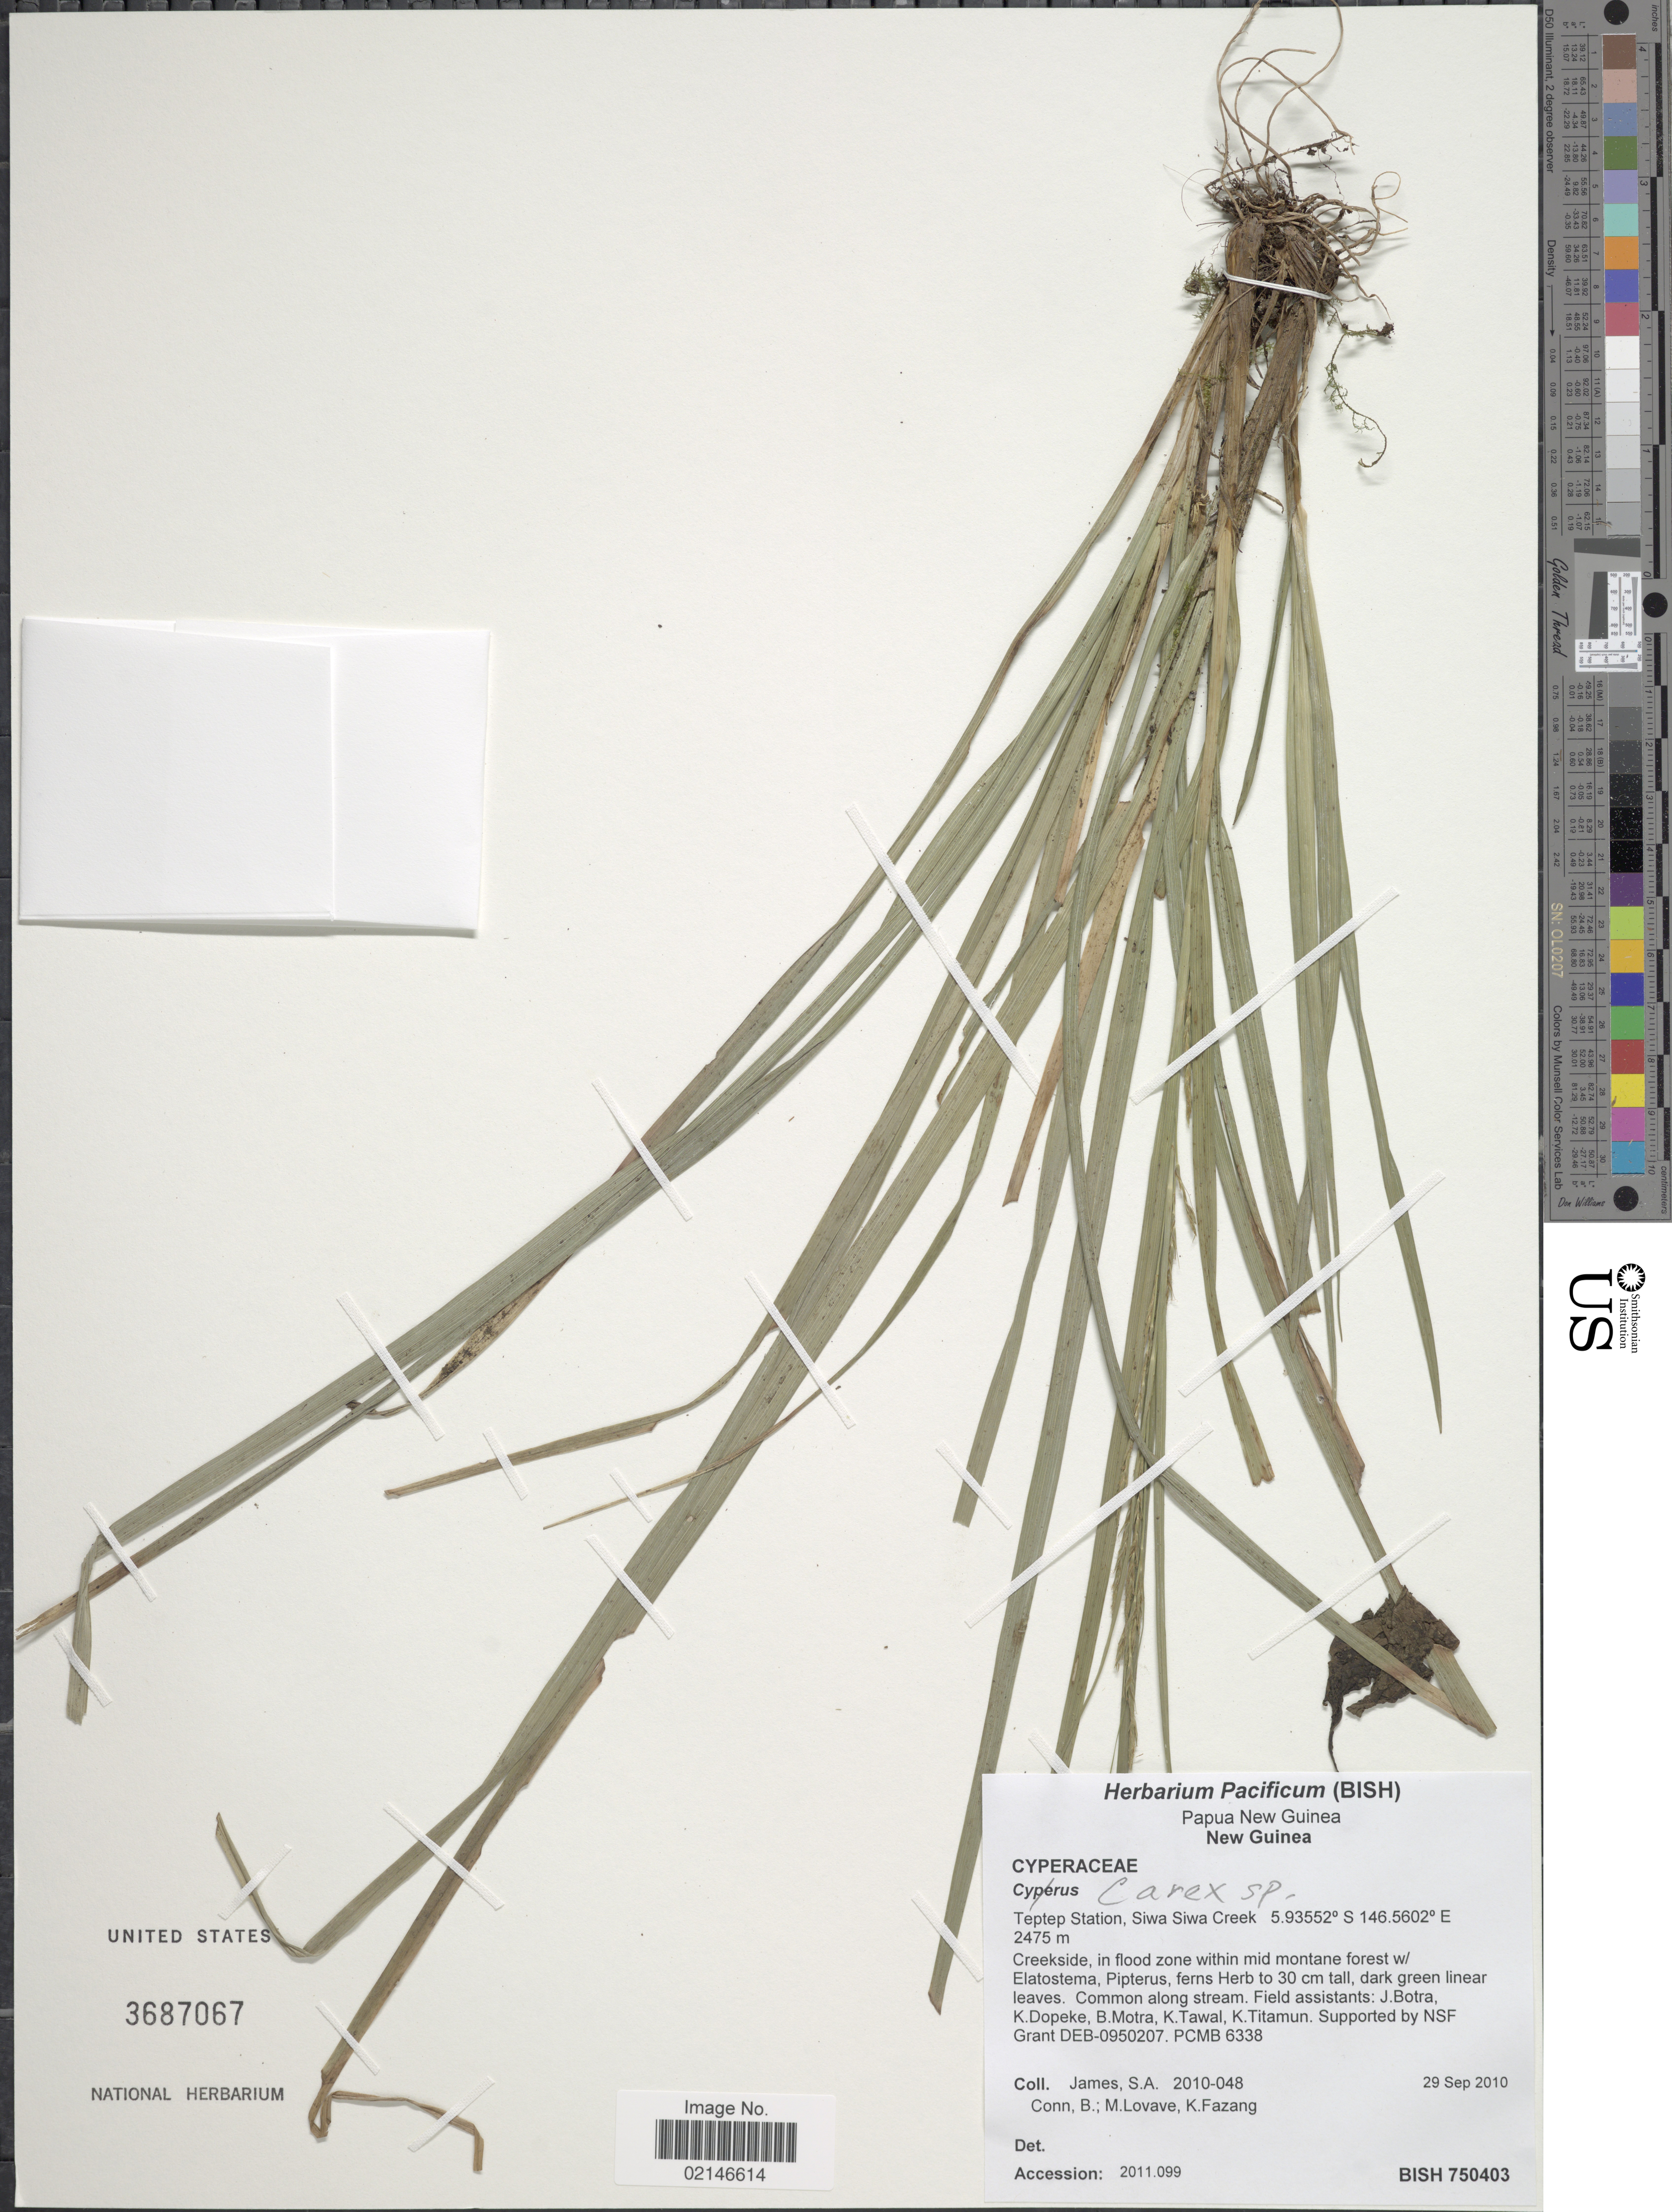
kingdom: Plantae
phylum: Tracheophyta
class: Liliopsida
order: Poales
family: Cyperaceae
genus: Carex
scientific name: Carex sp.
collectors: S. James, B. Conn, M. Lovave & K. Fazang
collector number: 2010-048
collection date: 2010-09-29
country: Papua New Guinea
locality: New Guinea, Teptep Station, Siwa Siwa Creek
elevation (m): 2475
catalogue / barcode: US 3687067